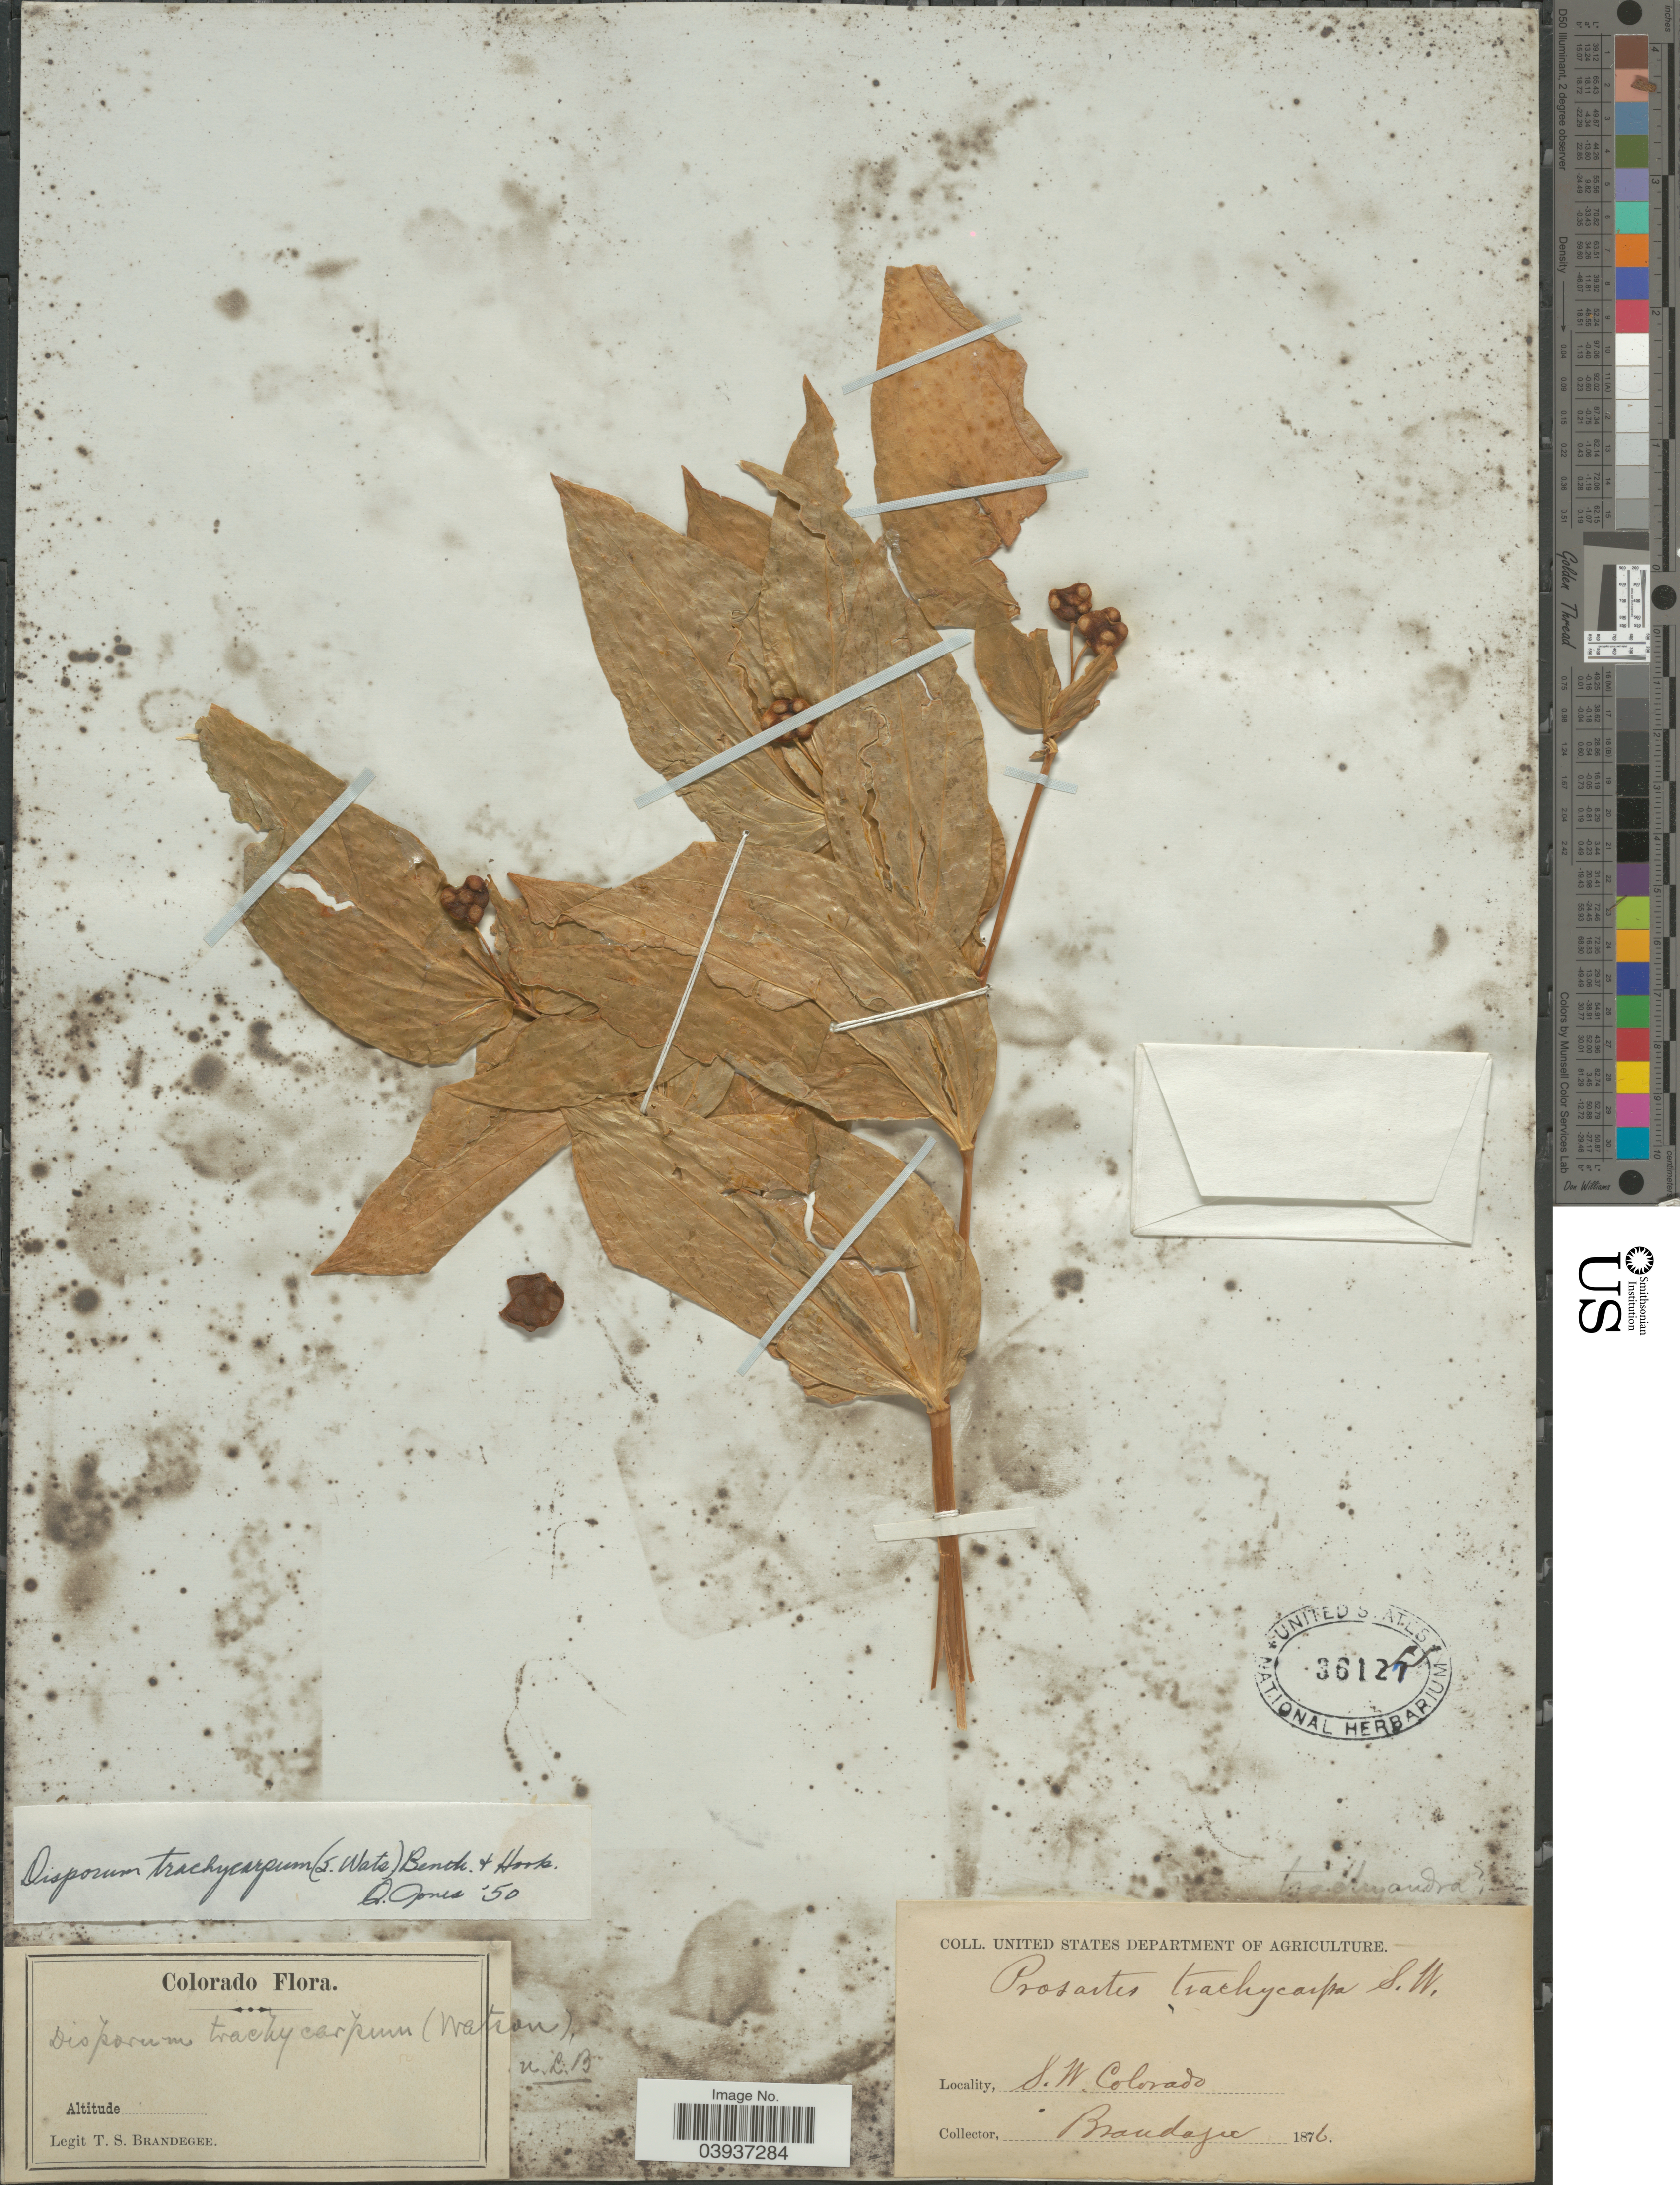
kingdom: Plantae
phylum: Tracheophyta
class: Liliopsida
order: Liliales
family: Colchicaceae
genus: Disporum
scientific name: Disporum trachycarpum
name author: (S. Watson) Benth. & Hook. f.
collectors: T. S. Brandegee (herbarium)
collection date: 1876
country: United States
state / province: Colorado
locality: S. W. Colorado.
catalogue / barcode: US 36127